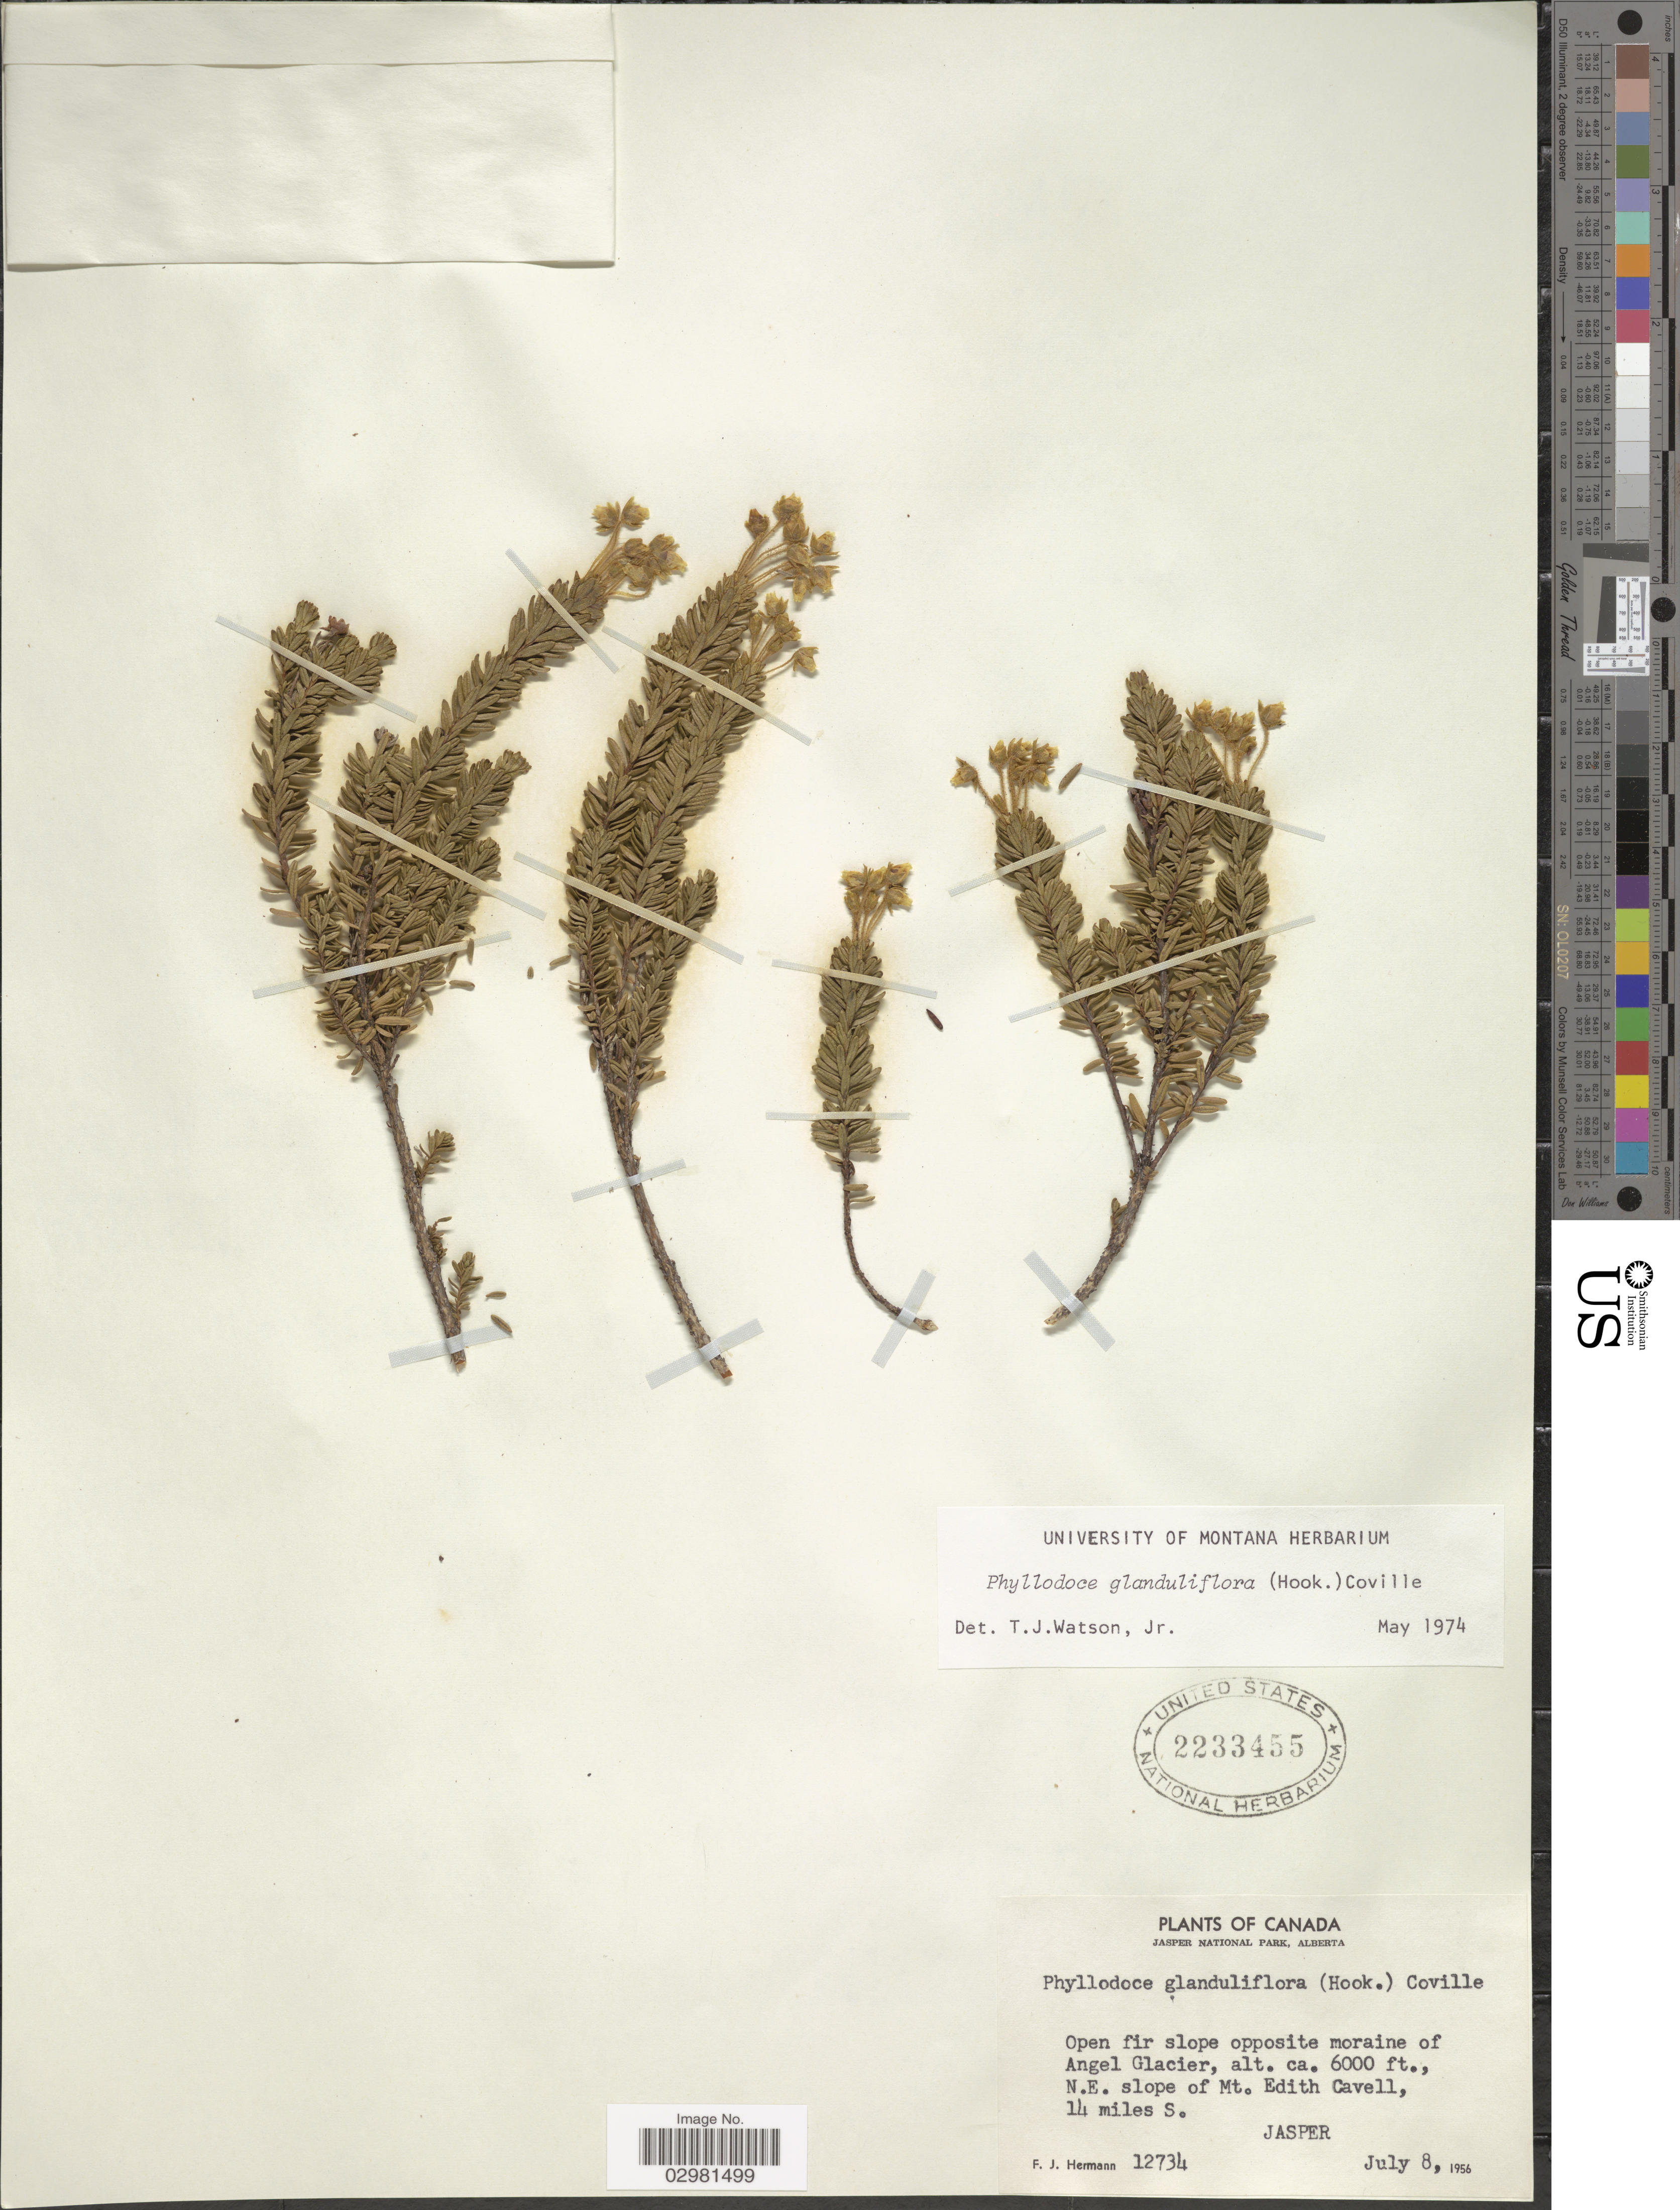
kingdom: Plantae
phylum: Tracheophyta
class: Magnoliopsida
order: Ericales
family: Ericaceae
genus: Phyllodoce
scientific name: Phyllodoce glanduliflora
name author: (Hook.) Coville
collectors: F. J. Hermann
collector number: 12734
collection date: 1956-07-08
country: Canada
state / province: Alberta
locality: Jasper National Park, Alberta, Open fir slope opposite moraine of Angel Glacier, N.E. slope of Mt. Edith Cavell, 14 mile S. Jasper.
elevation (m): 1829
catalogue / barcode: US 2233455